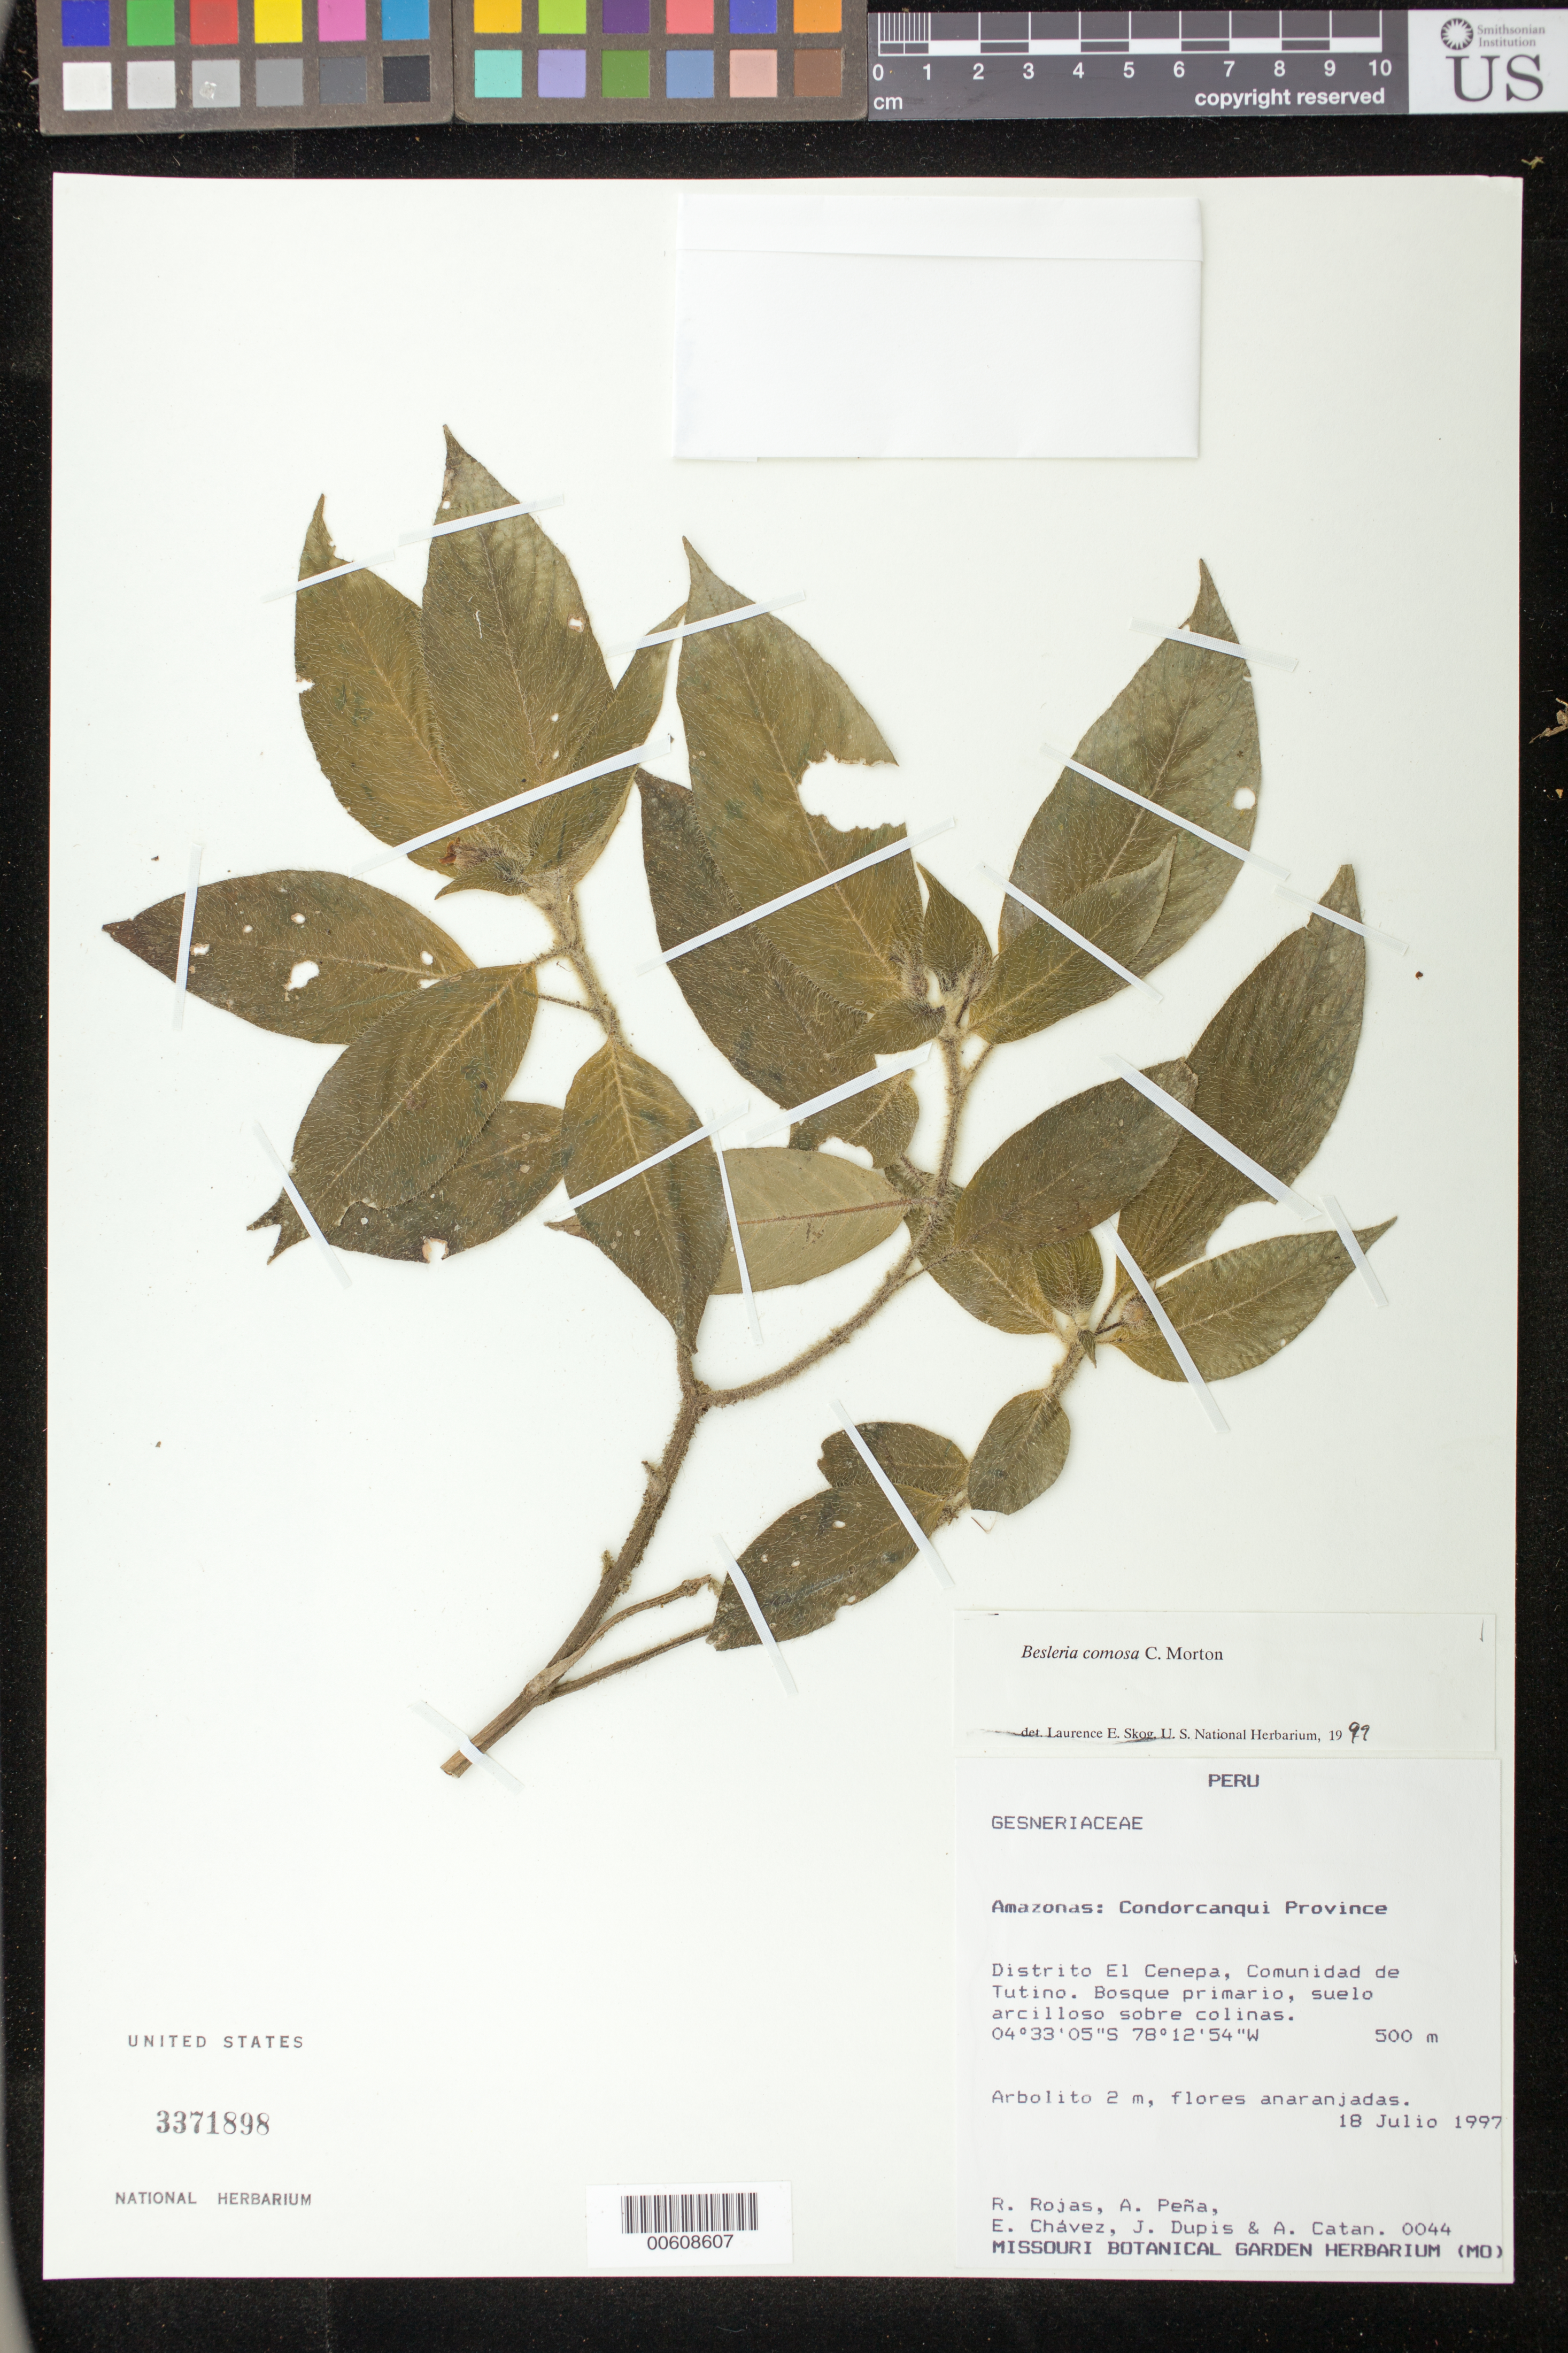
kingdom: Plantae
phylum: Tracheophyta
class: Magnoliopsida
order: Lamiales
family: Gesneriaceae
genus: Besleria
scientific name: Besleria comosa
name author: C.V. Morton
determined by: Skog, Laurence E.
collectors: R. Rojas, A. Peña, E. Chávez, J. Dupis & A. Catan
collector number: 0044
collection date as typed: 18 Jul 1997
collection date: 1997-07-18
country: Peru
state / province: Amazonas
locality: Prov. Condorcanqui, Dtto. El Cenepa; comunidad de Tutino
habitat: Bosque primario, suelo arcilloso sobre colinas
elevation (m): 500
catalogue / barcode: US 3371898